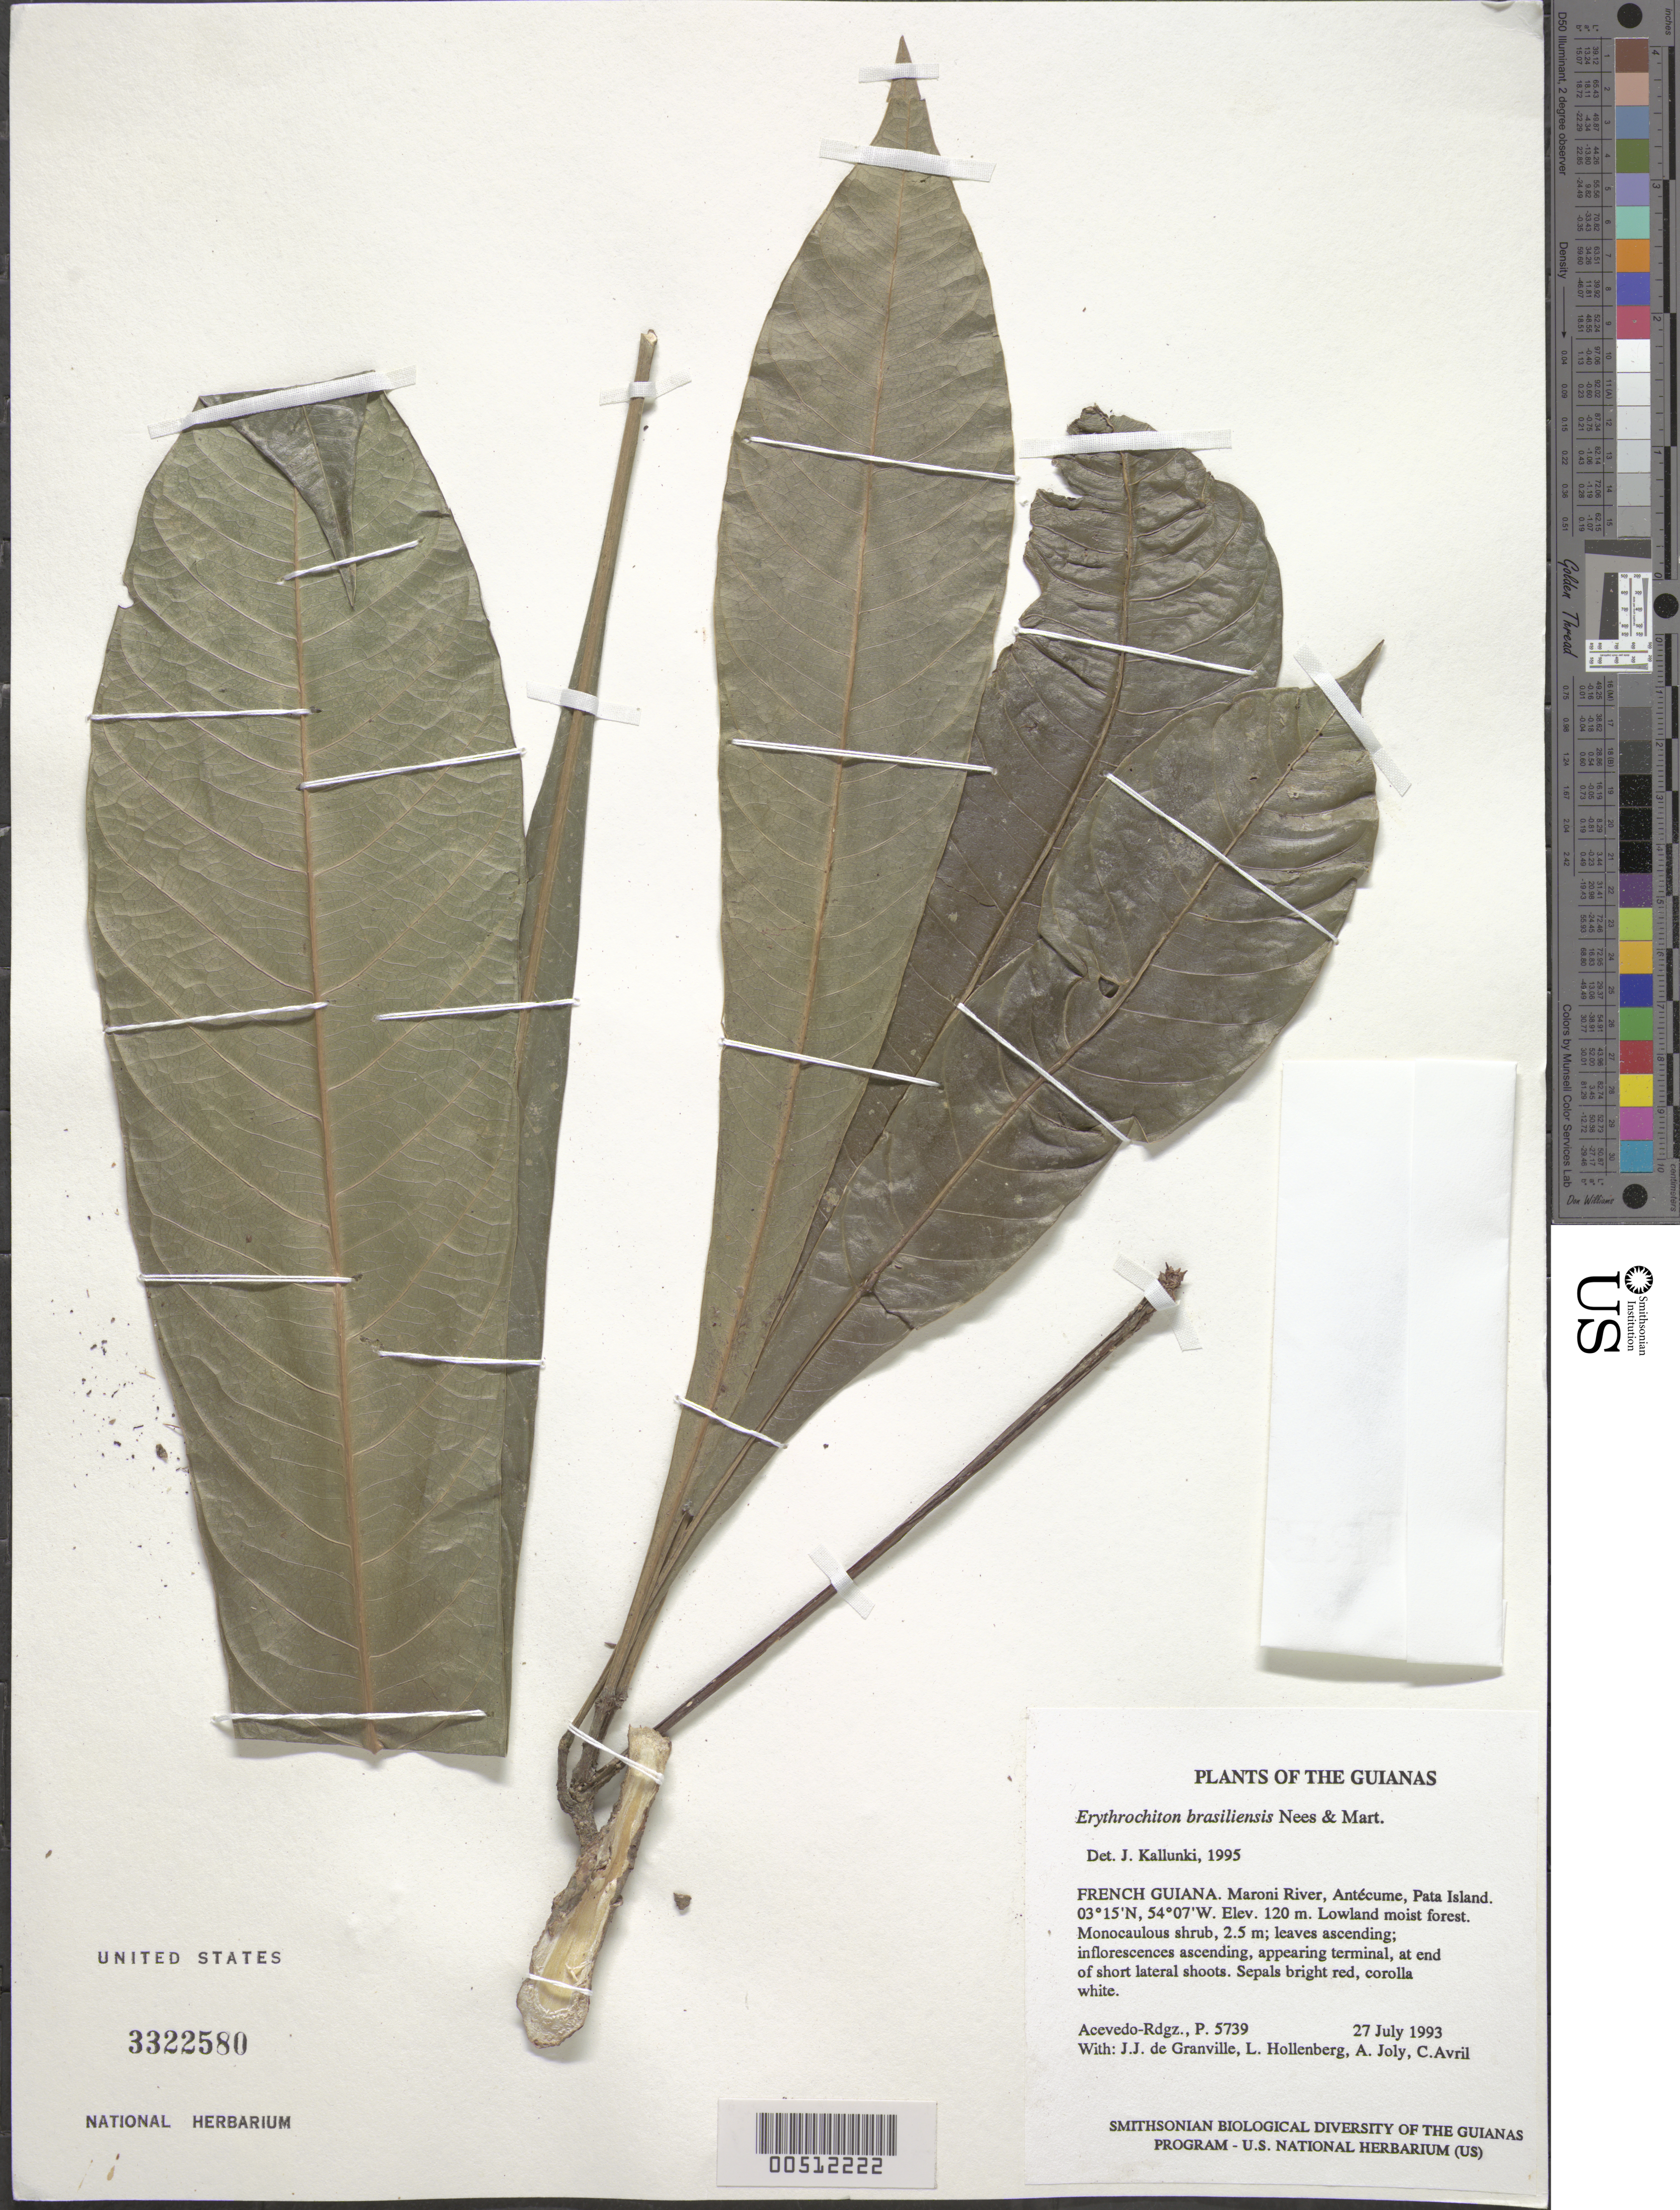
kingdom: Plantae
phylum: Tracheophyta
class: Magnoliopsida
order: Sapindales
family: Rutaceae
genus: Erythrochiton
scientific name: Erythrochiton brasiliensis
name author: Nees & Mart.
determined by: Kallunki, Jacquelyn A.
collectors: P. Acevedo-Rodr., J.-J. de Granville, L. Hollenberg, A. Joly & C. Avril de Maria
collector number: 5739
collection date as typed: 27 Jul 1993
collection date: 1993-07-27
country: French Guiana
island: Pata I.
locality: Maroni River, Antécume, Pata Island.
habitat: Lowland moist forest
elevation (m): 120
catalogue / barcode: US 3322580